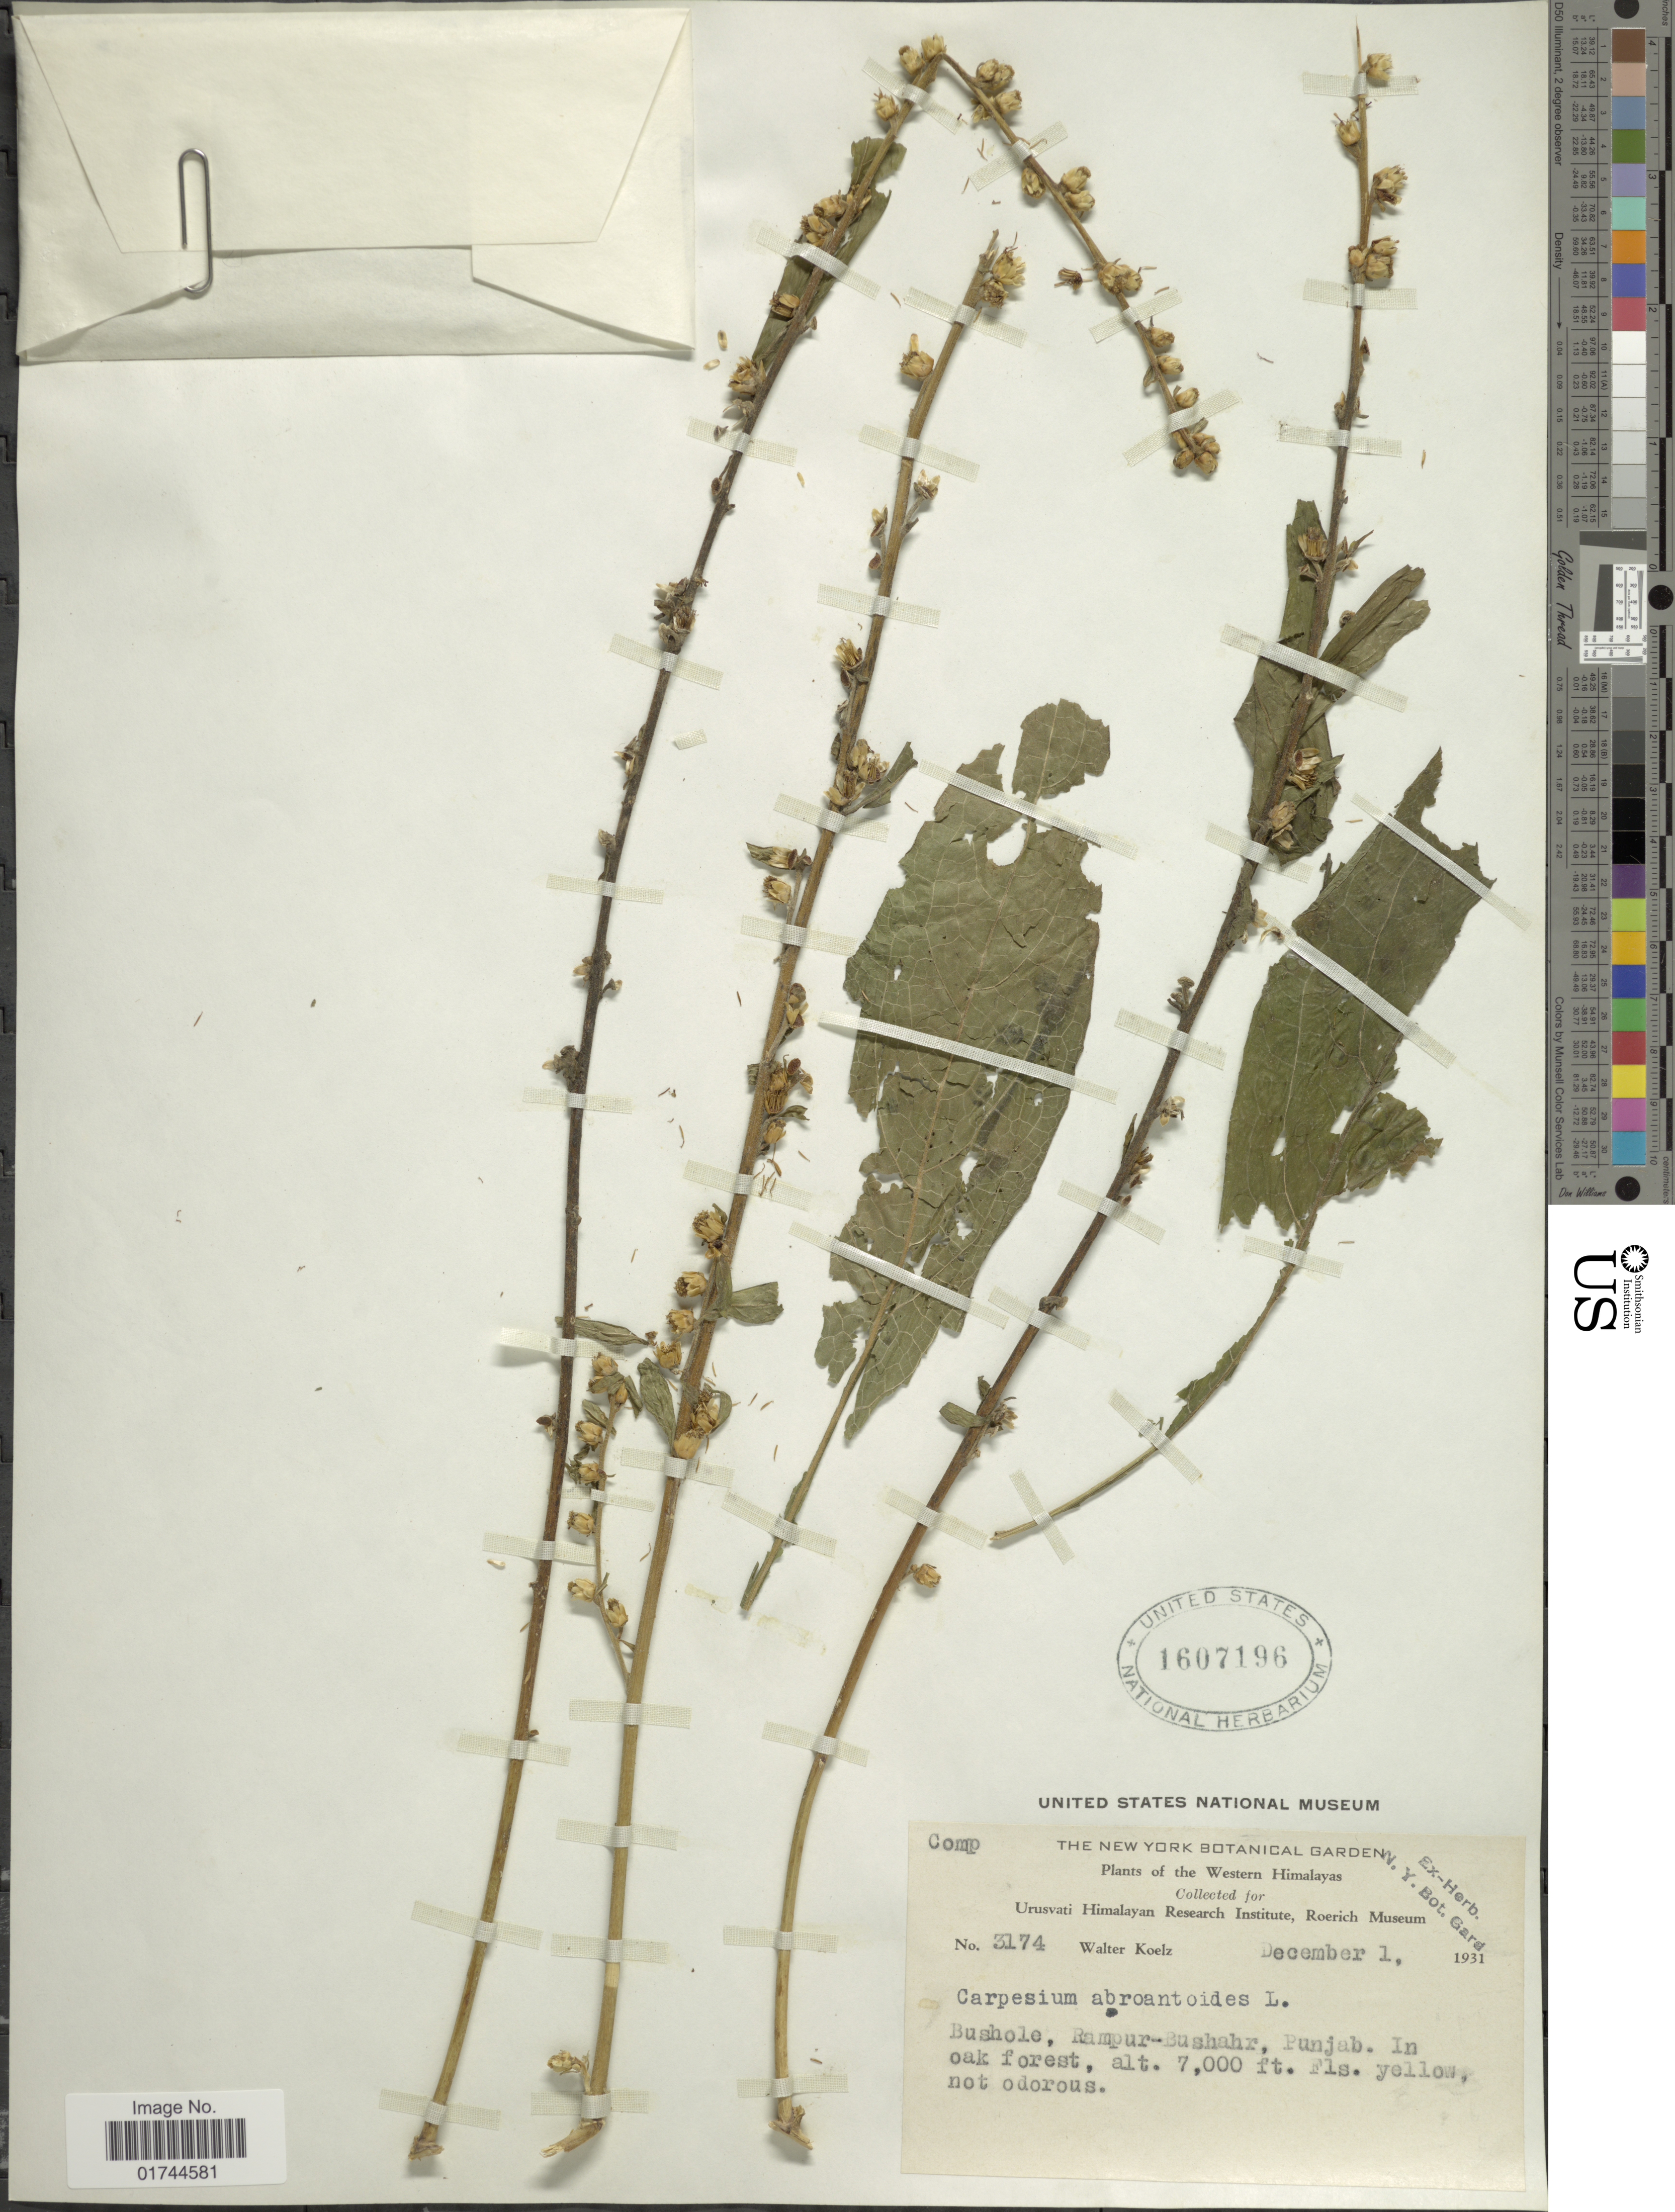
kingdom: Plantae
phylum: Tracheophyta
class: Magnoliopsida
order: Asterales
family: Asteraceae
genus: Carpesium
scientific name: Carpesium abrotanoides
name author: L.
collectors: W. N. Koelz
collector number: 3174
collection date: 1931-12-01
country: India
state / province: Punjab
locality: Western Himalayas, Bushole, Rapur- Bushar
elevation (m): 2134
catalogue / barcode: US 1607196